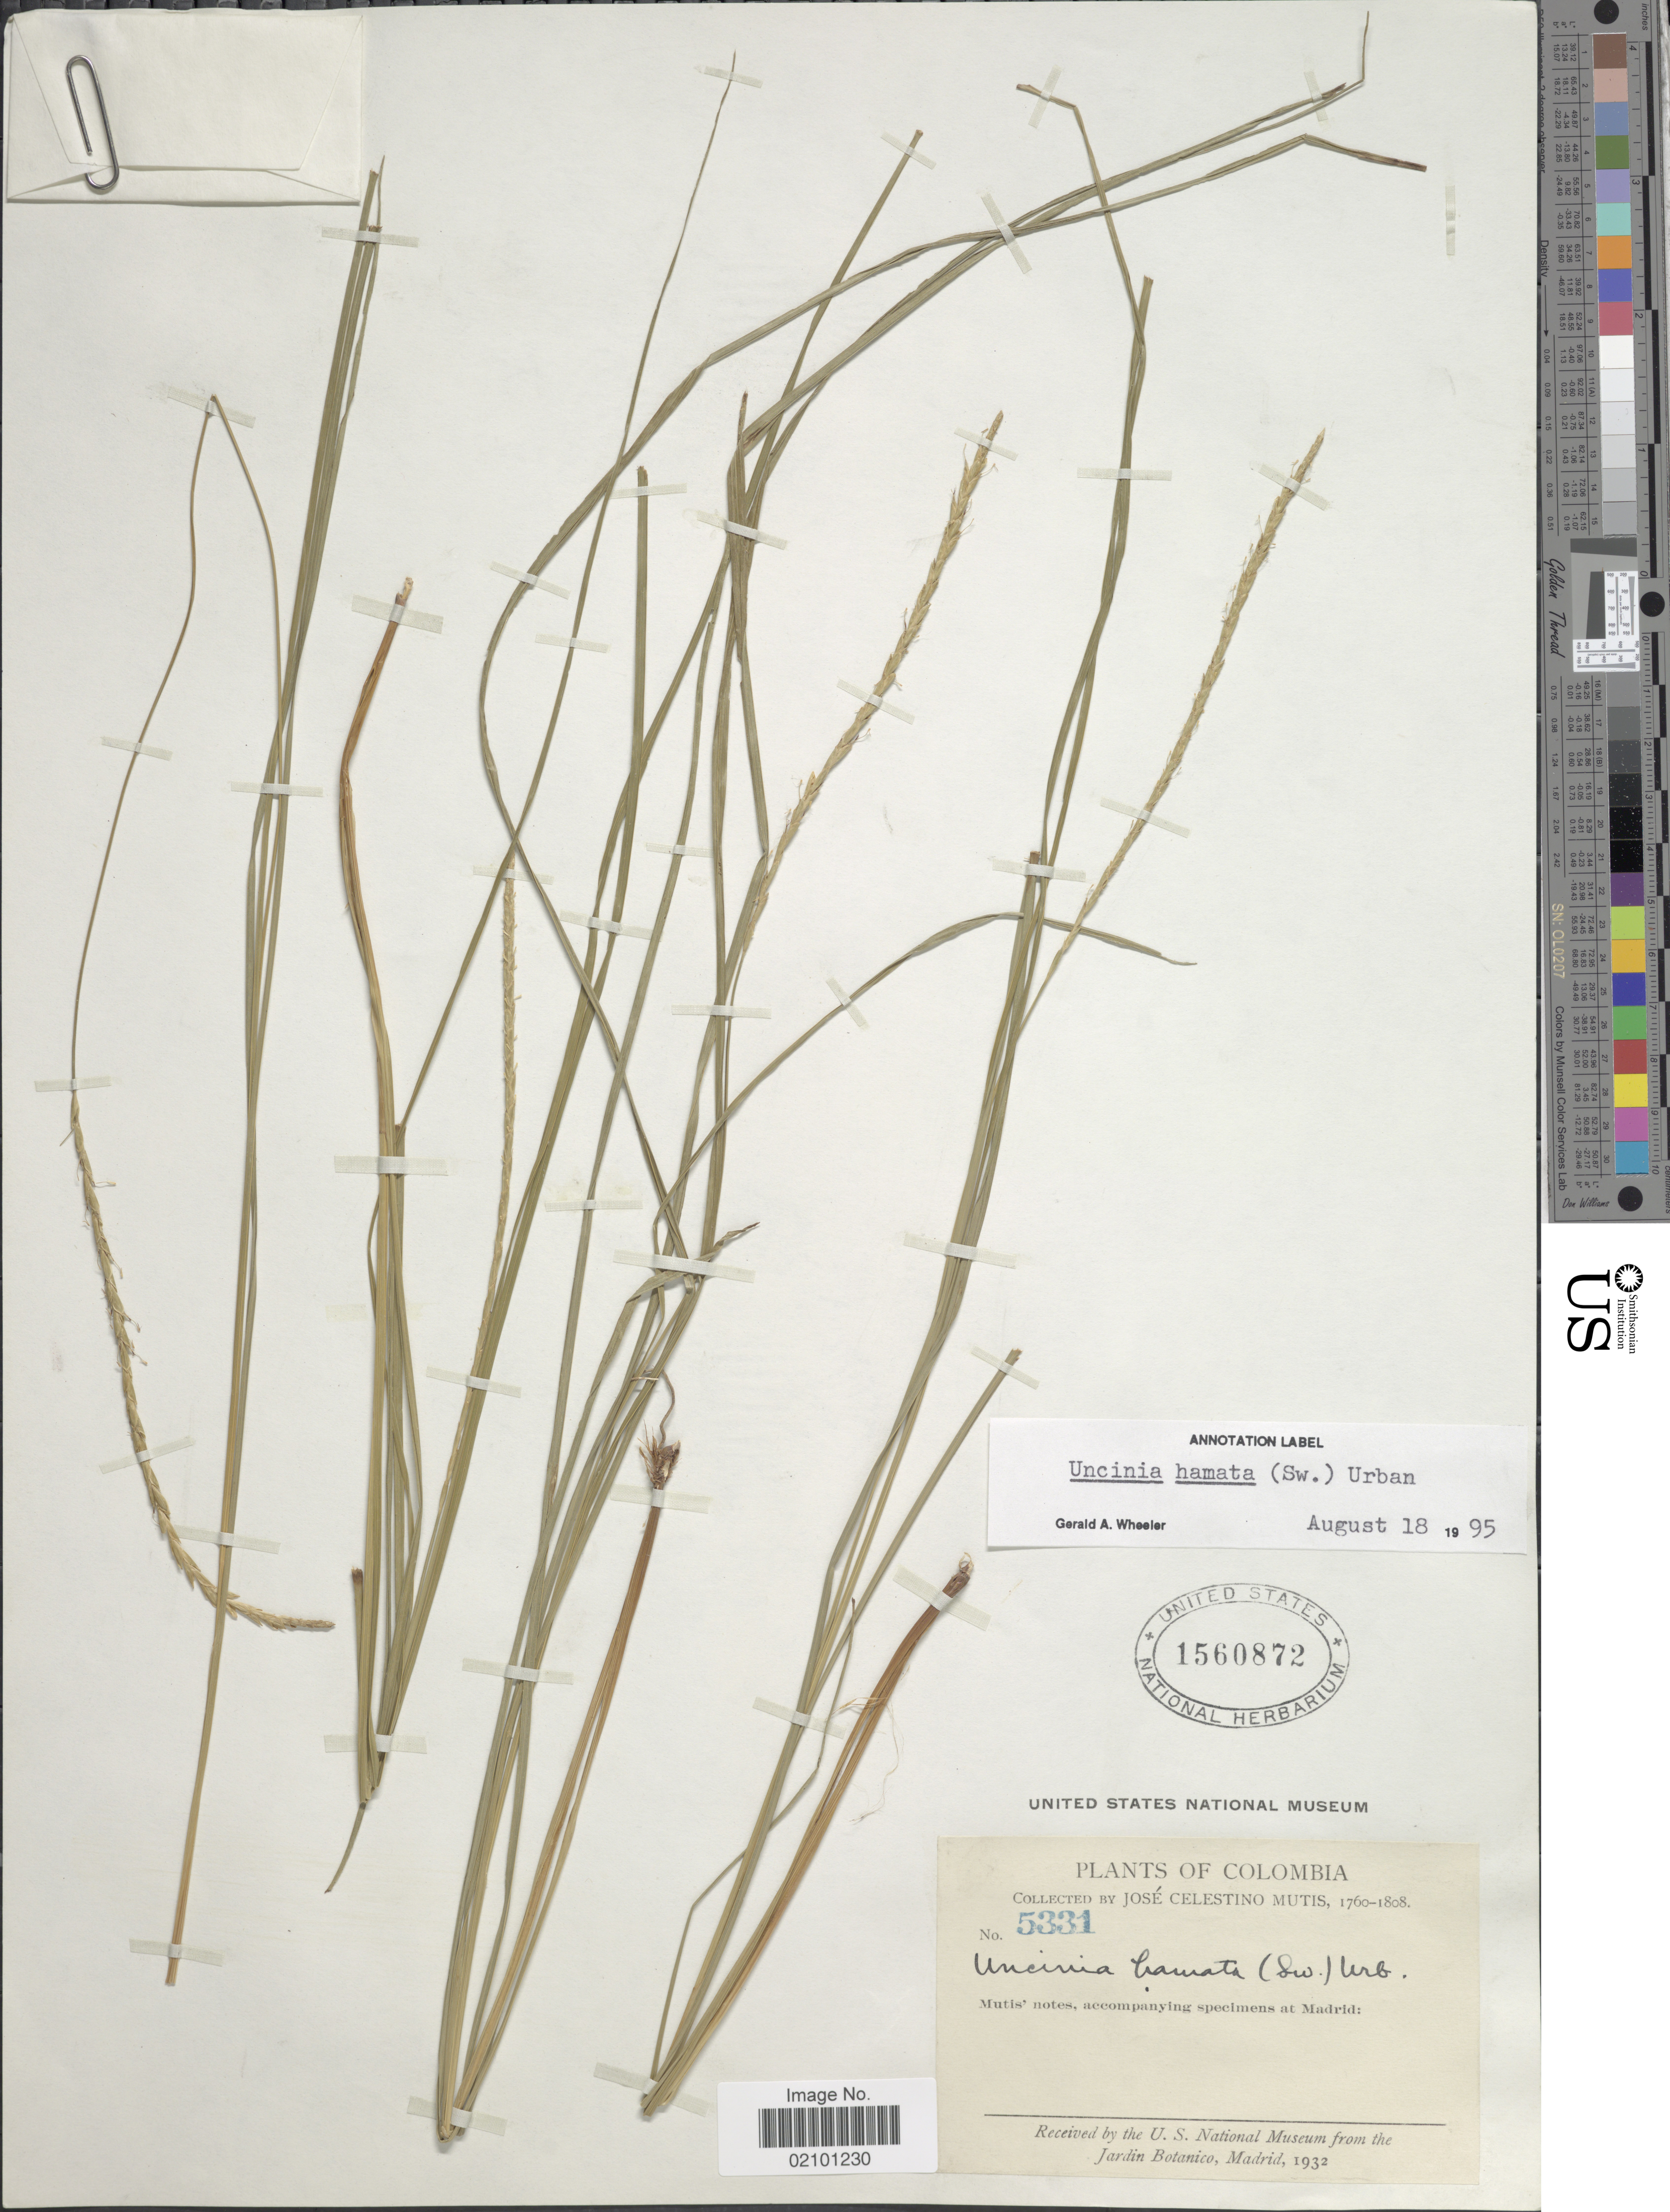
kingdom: Plantae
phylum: Tracheophyta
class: Liliopsida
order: Poales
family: Cyperaceae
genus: Carex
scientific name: Carex hamata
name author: Sw.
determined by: Strong, M. T., (US), Smithsonian Institution - National Museum of Natural History (UNITED STATES)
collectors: J. C. B. Mutis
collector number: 5331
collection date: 1760/1808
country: Colombia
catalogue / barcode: US 1560872